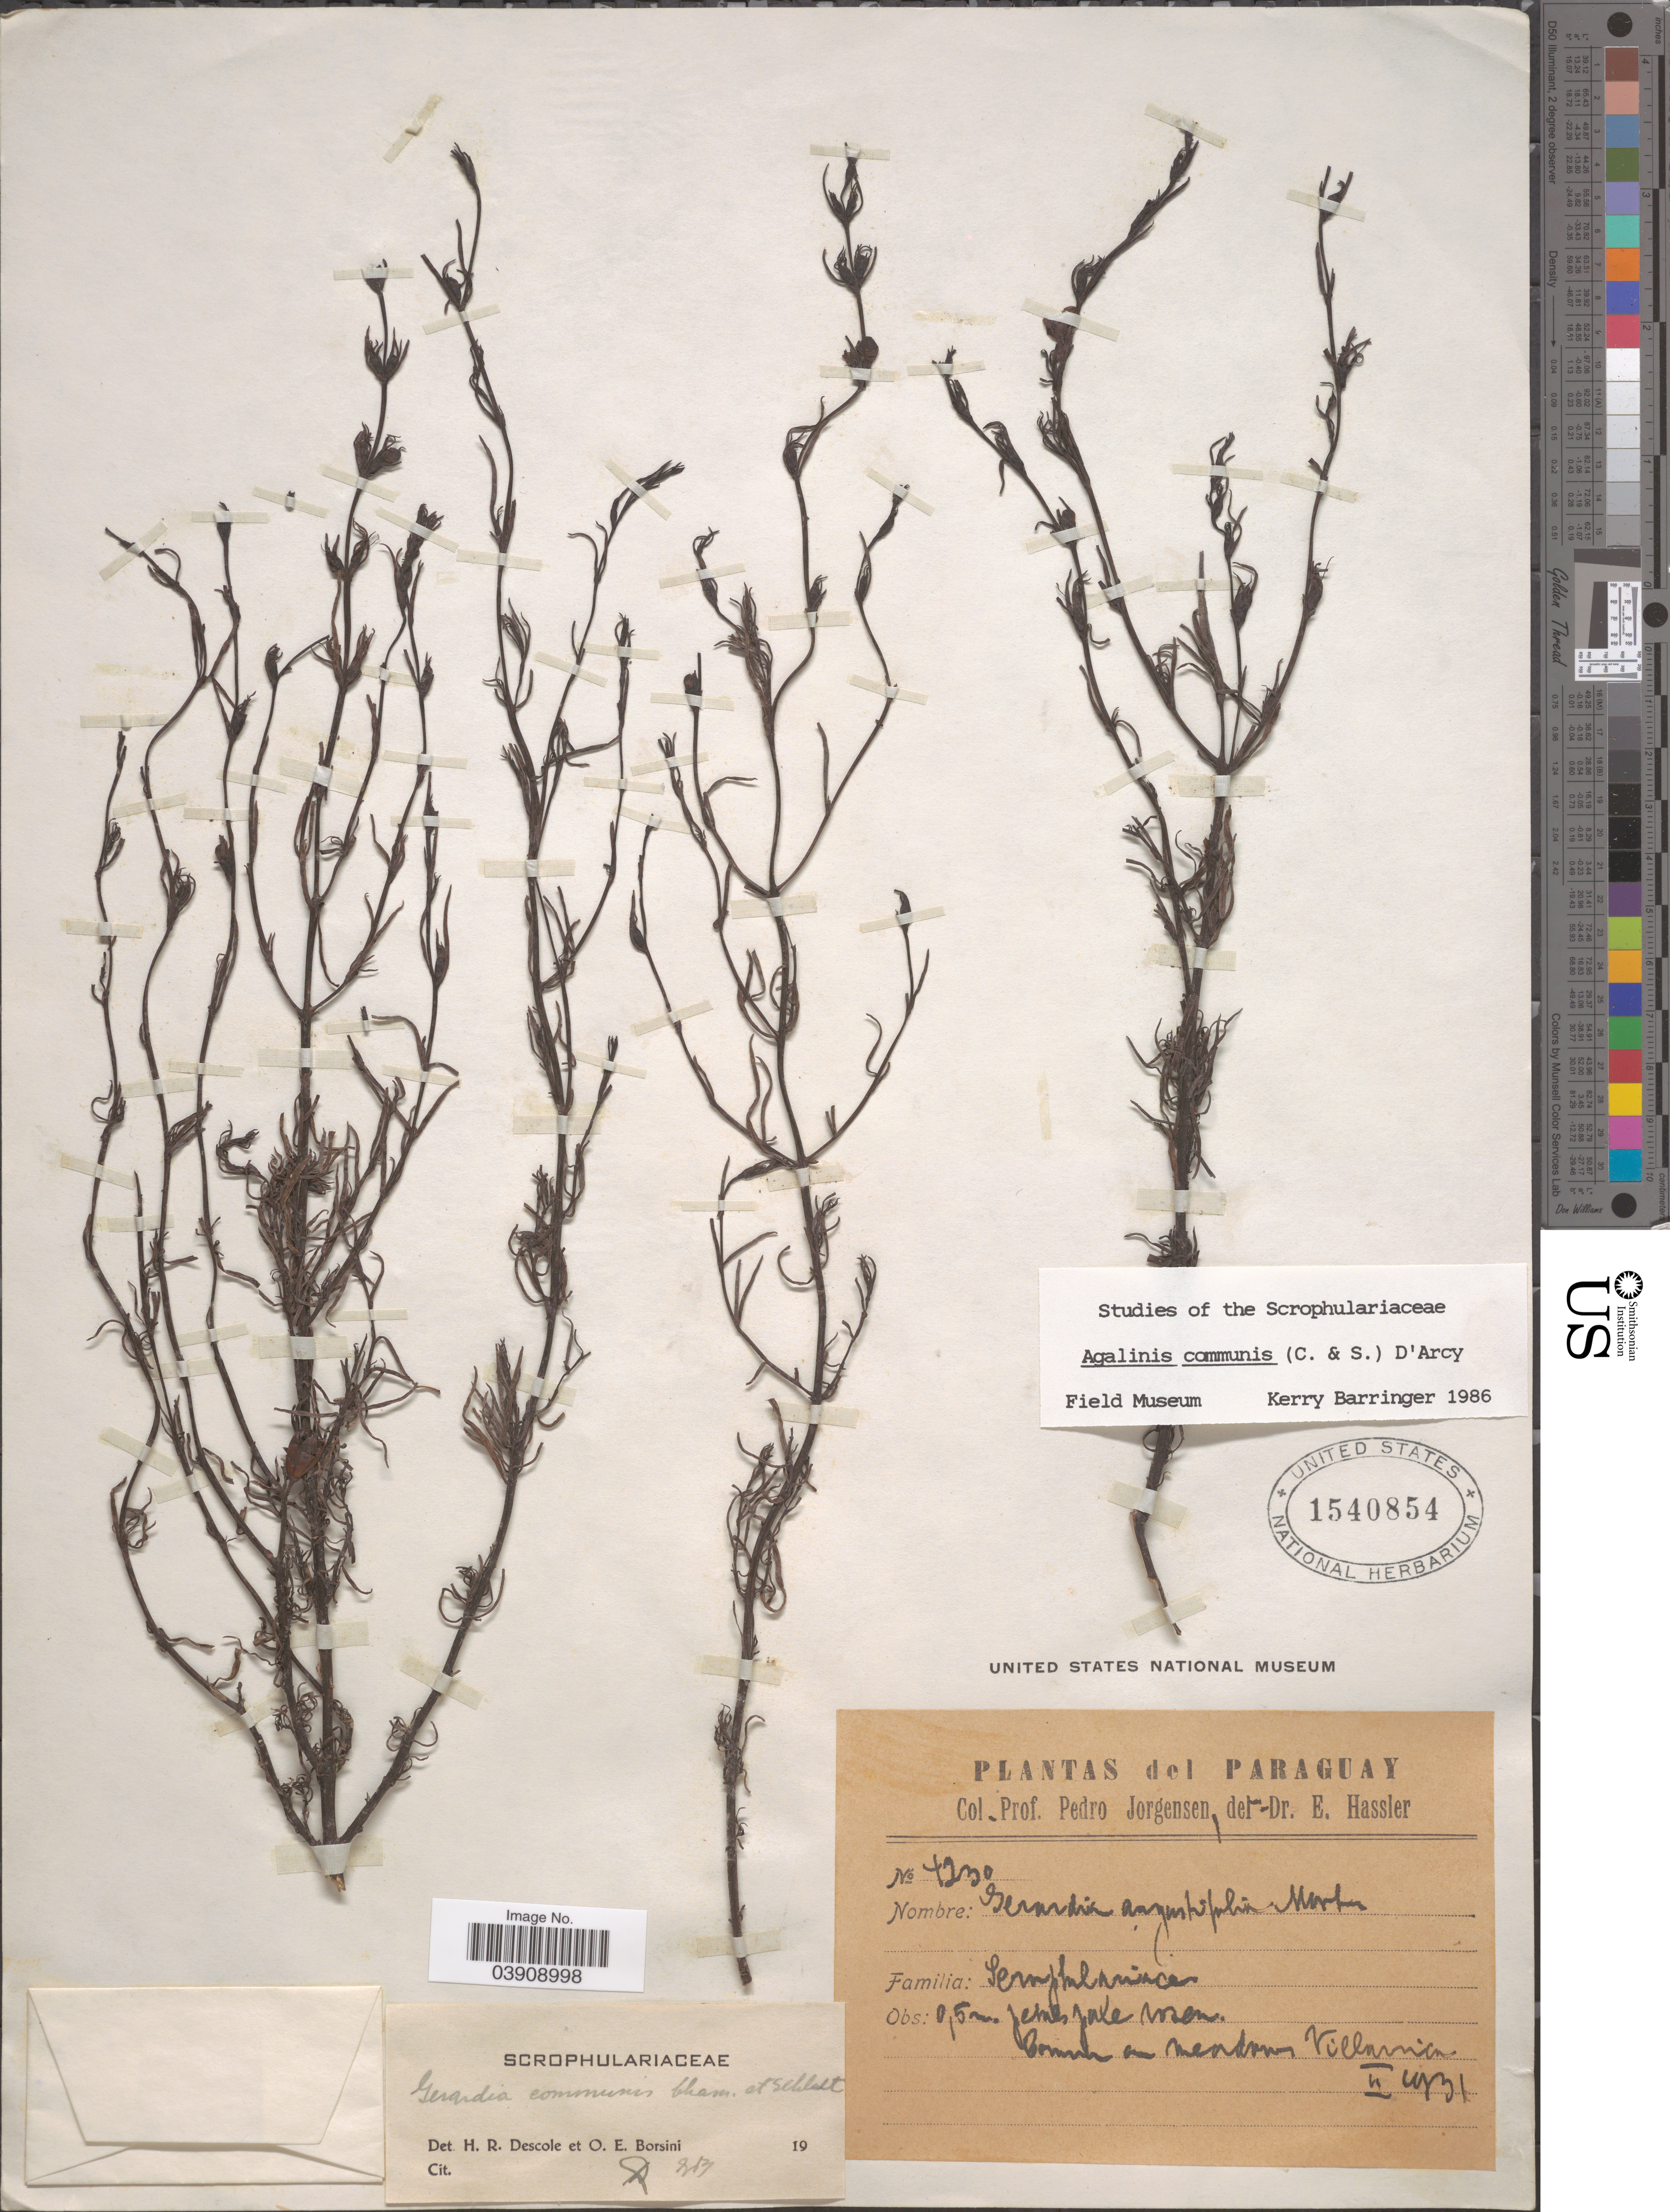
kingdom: Plantae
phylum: Tracheophyta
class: Magnoliopsida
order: Lamiales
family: Orobanchaceae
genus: Agalinis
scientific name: Agalinis communis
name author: (Cham. & Schltdl.) D'Arcy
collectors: P. Jörgensen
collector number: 4230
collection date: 1931-02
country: Paraguay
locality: Common on meadows Villarrica.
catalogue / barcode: US 1540854